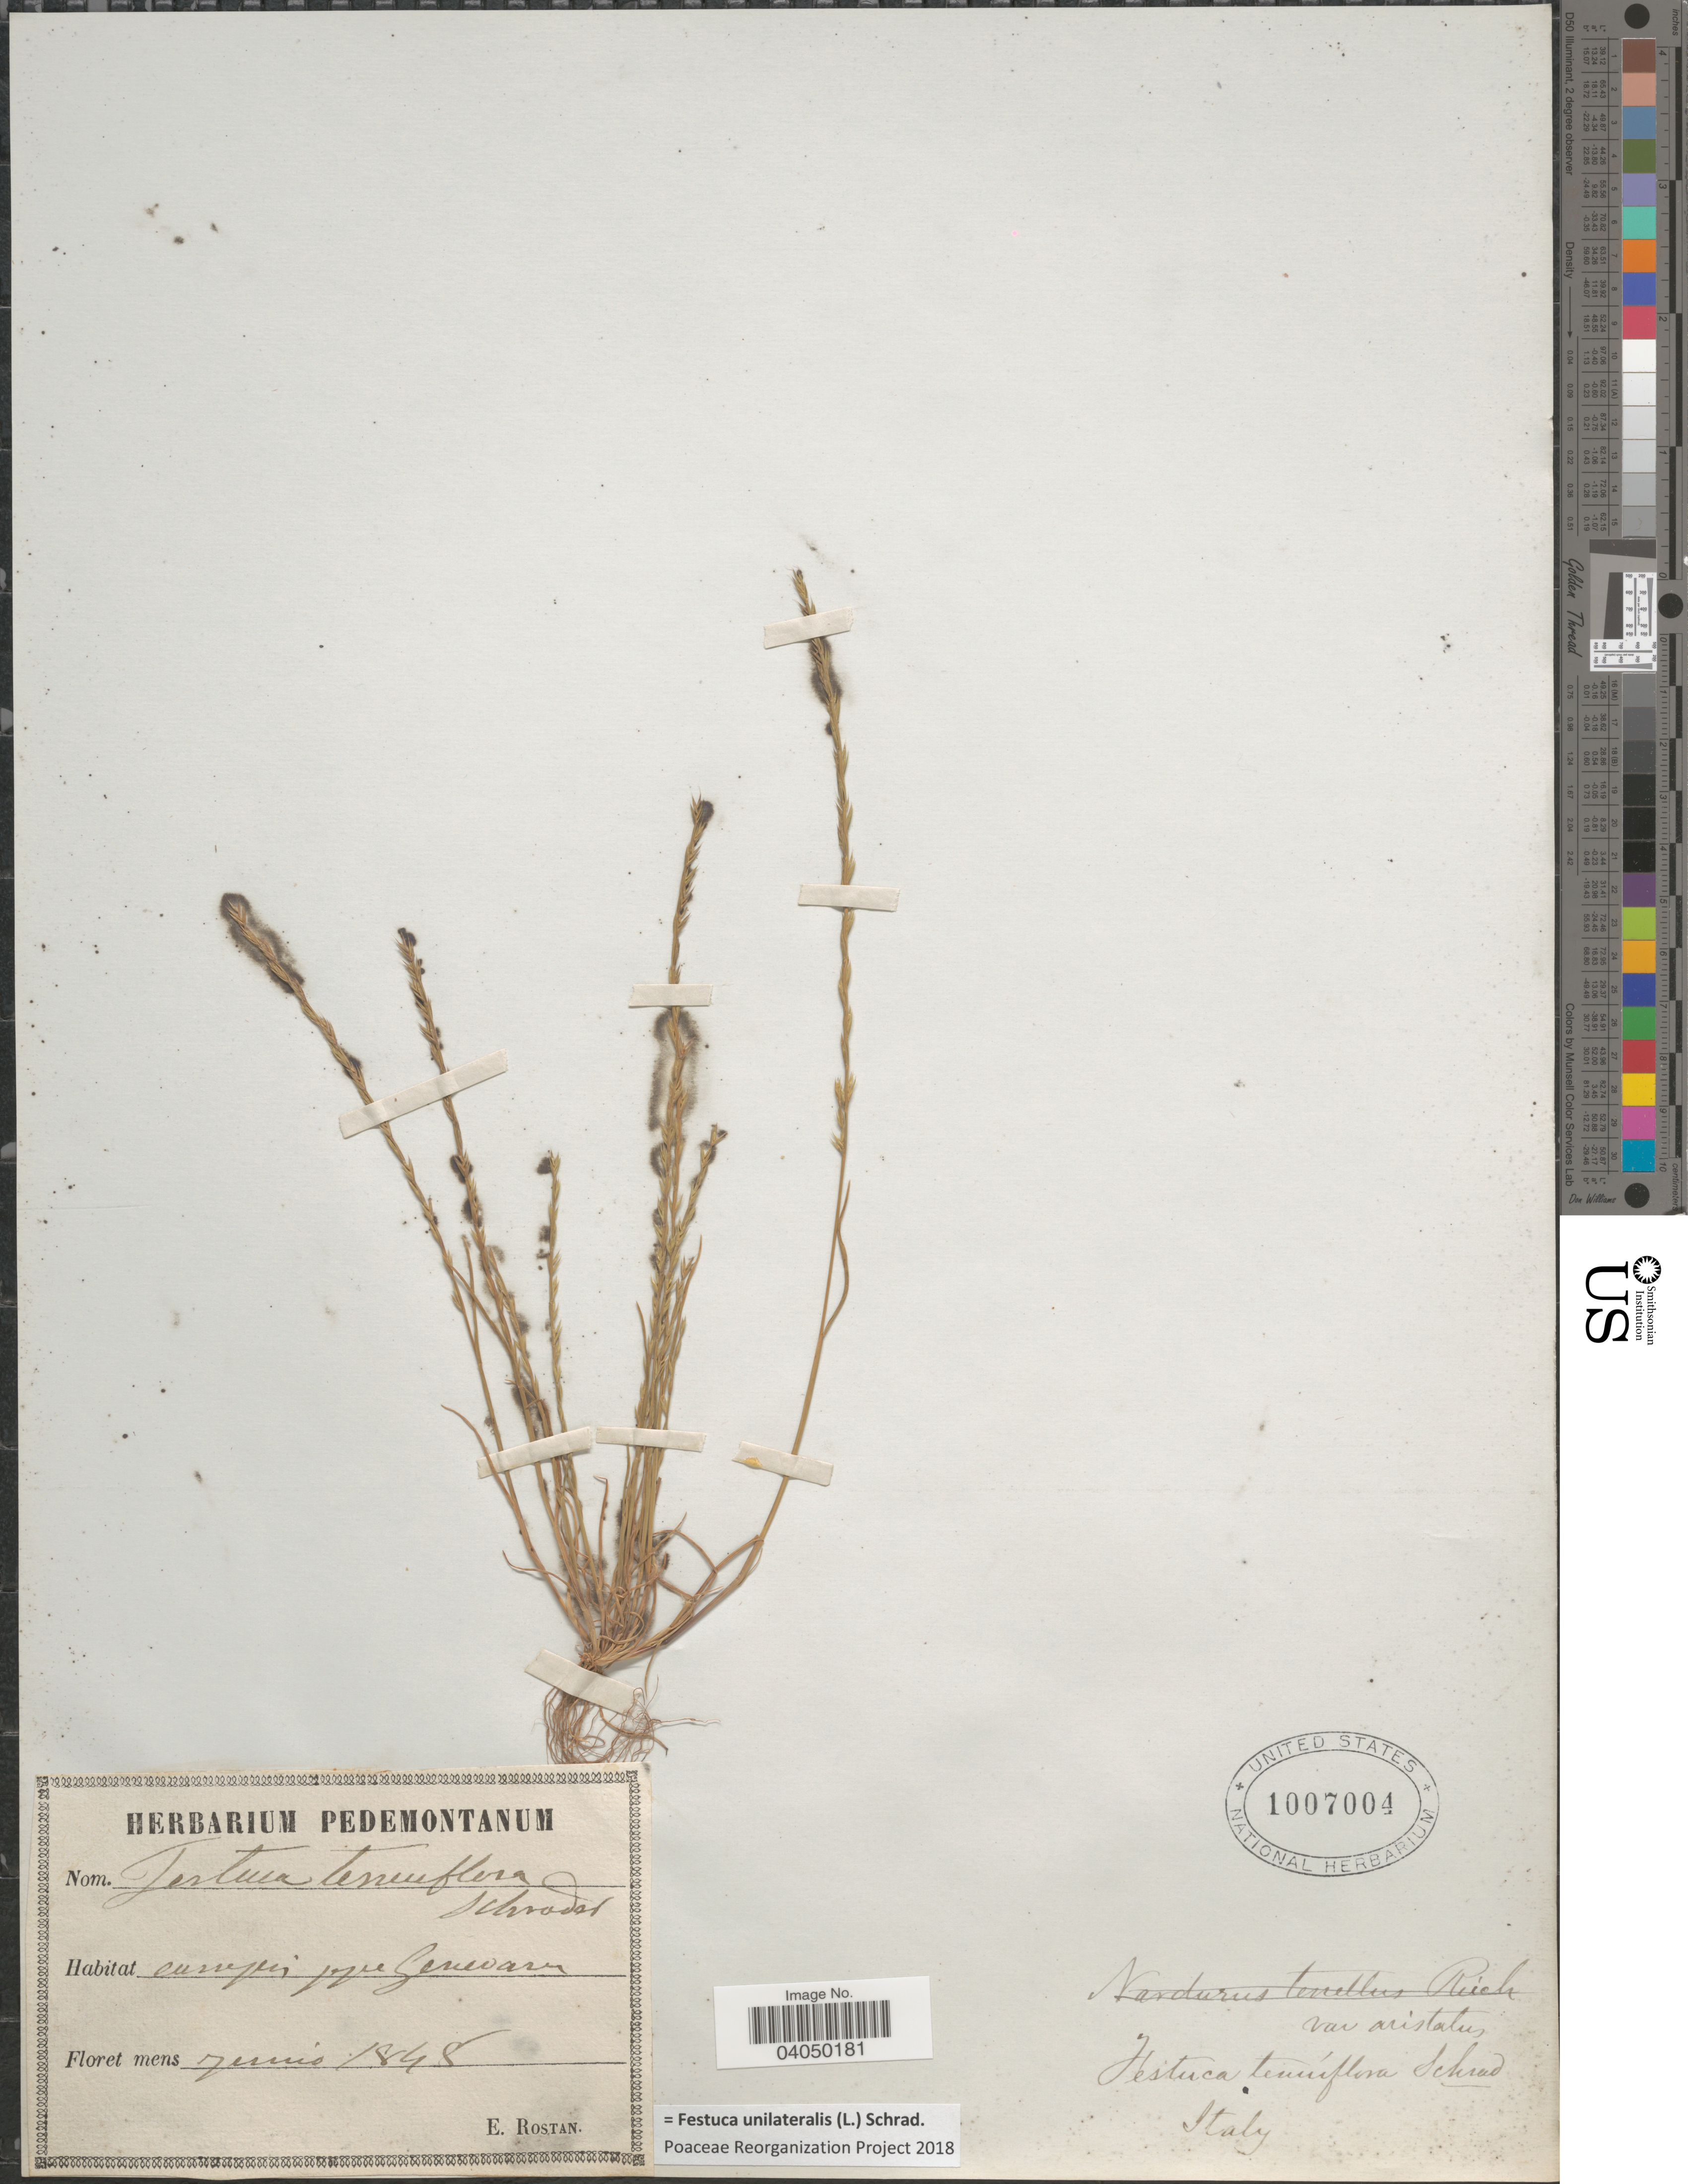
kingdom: Plantae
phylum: Tracheophyta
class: Liliopsida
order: Poales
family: Poaceae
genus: Festuca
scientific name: Festuca unilateralis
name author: Schrad.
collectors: E. Rostan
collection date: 1848-06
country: Italy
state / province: Piedmont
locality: Campis prope Genevarn. [interpreted]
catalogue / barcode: US 1007004